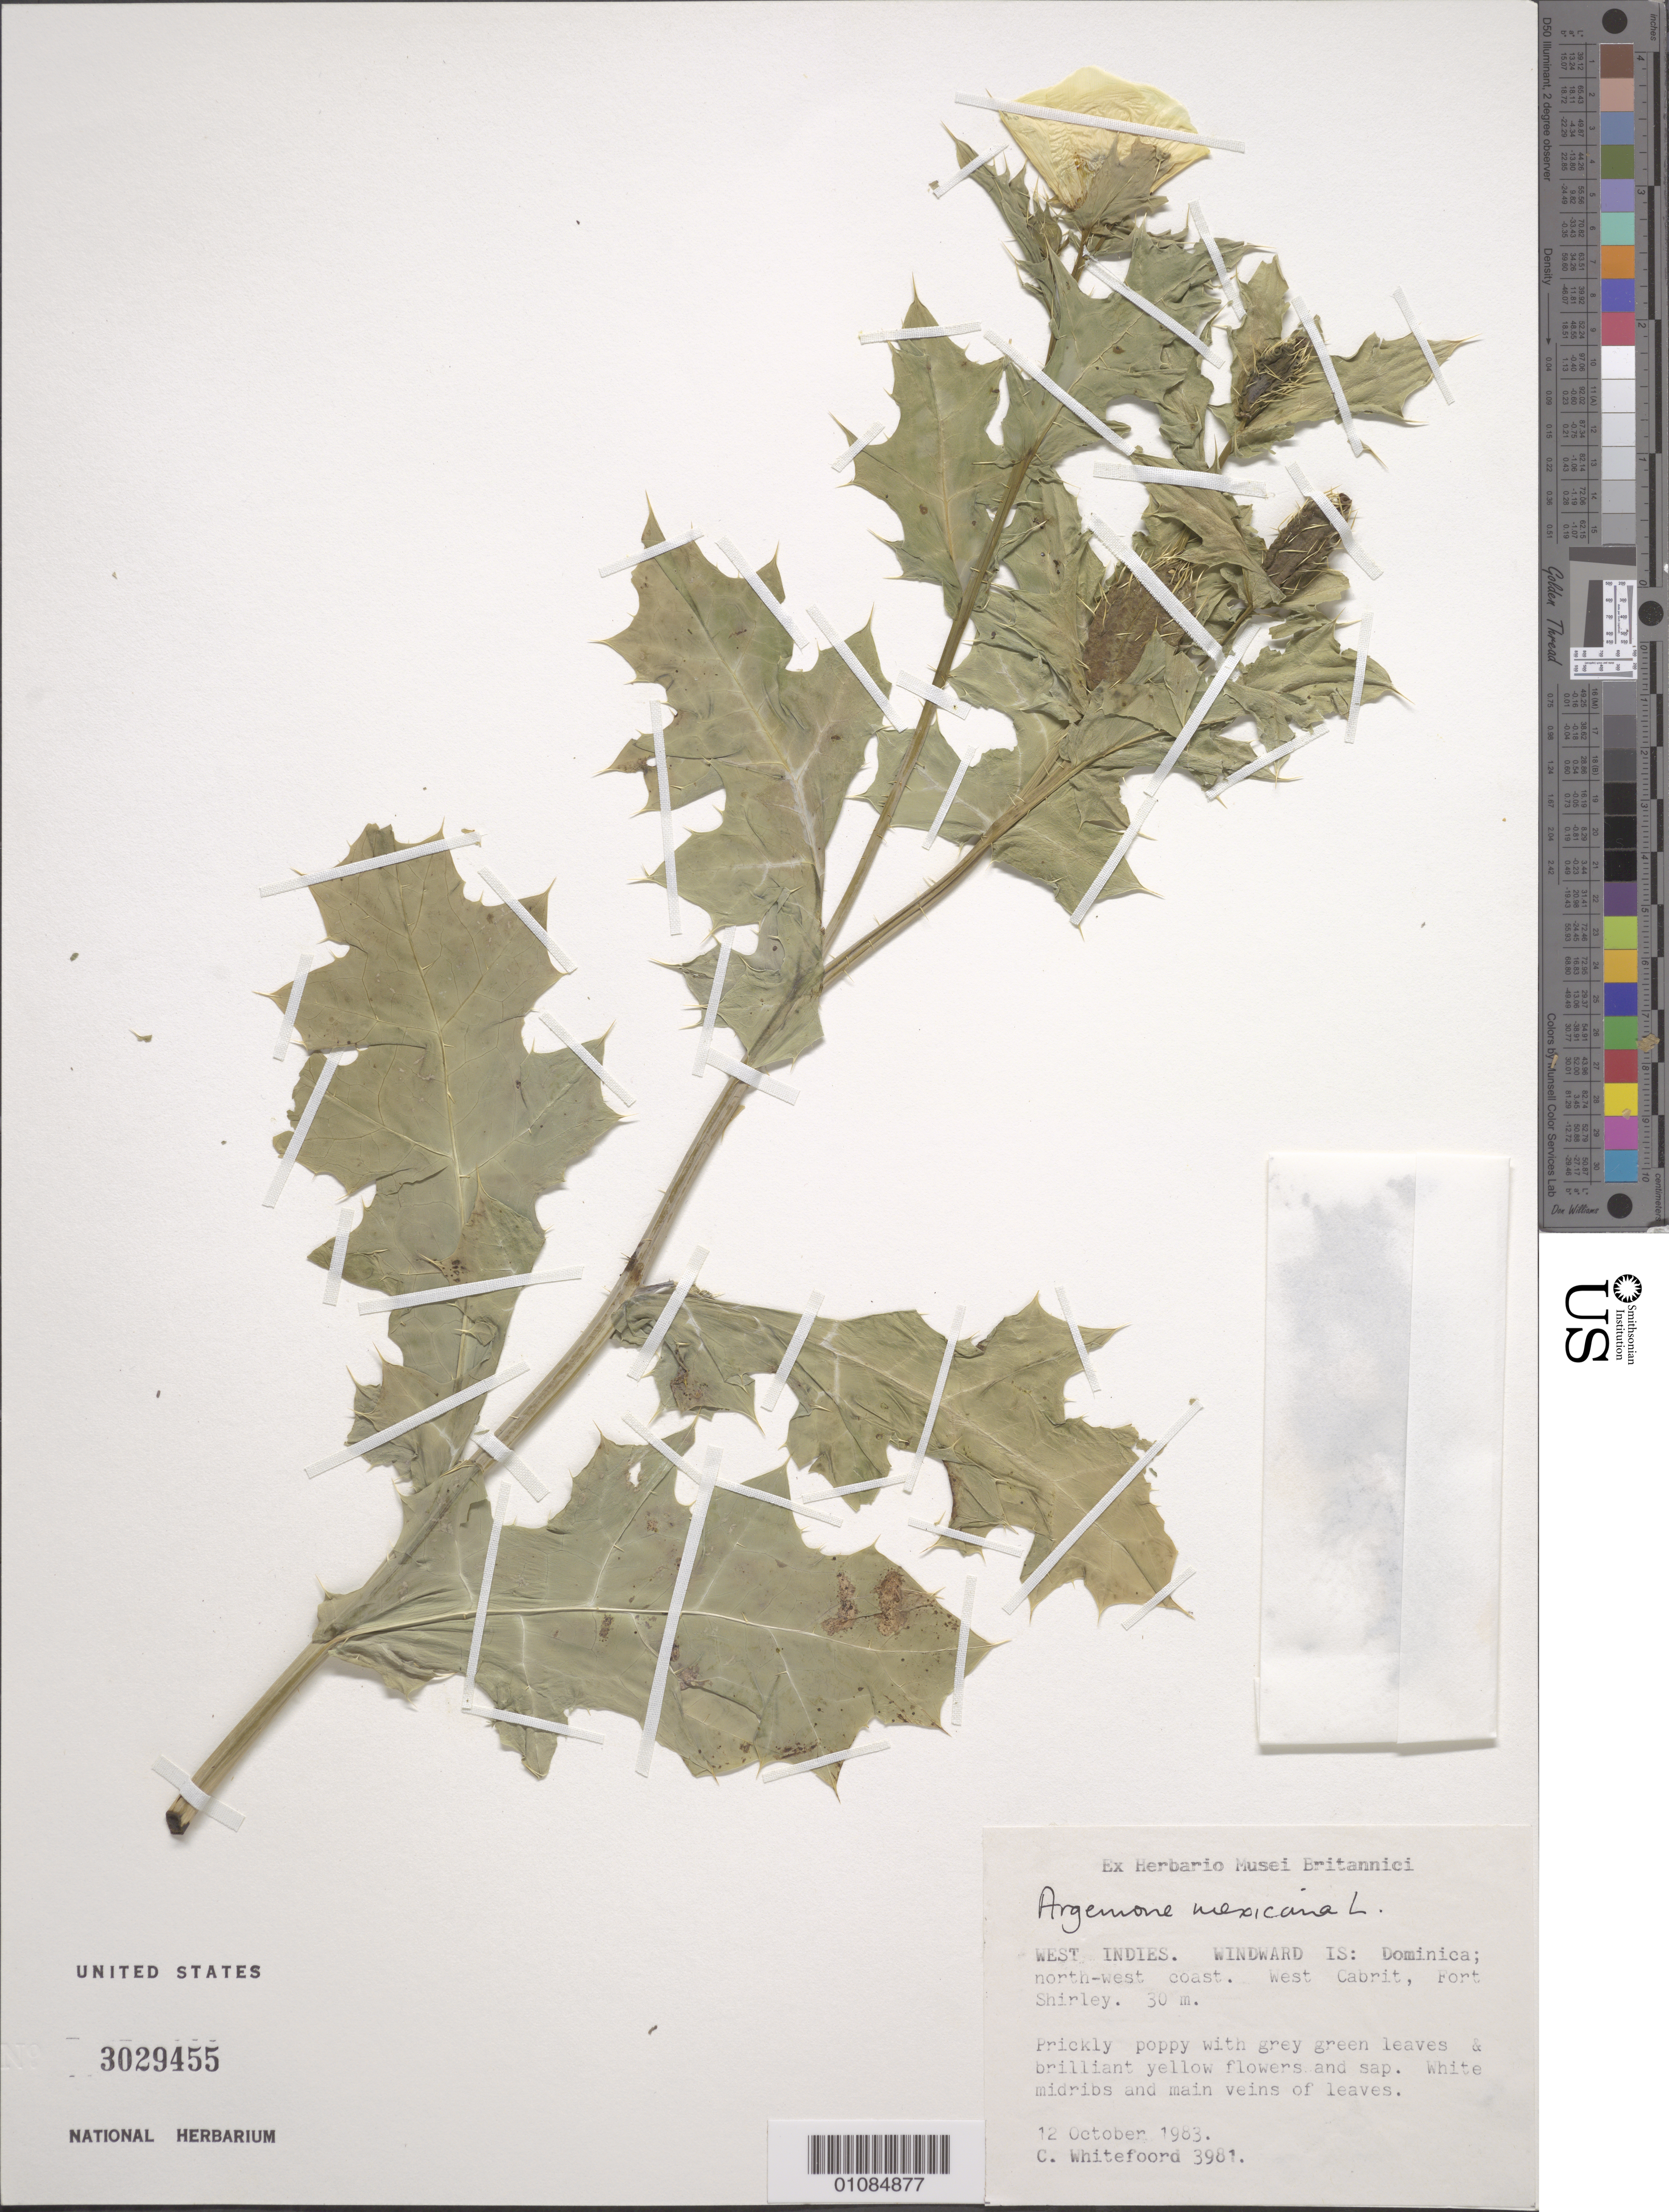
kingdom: Plantae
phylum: Tracheophyta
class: Magnoliopsida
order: Ranunculales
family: Papaveraceae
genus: Argemone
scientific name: Argemone mexicana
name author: L.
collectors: C. Whitefoord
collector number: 3981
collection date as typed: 12 Oct 1983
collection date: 1983-10-12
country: Dominica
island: Dominica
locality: NW coast. W Cabrit, Fort Shirley.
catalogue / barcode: US 3029455